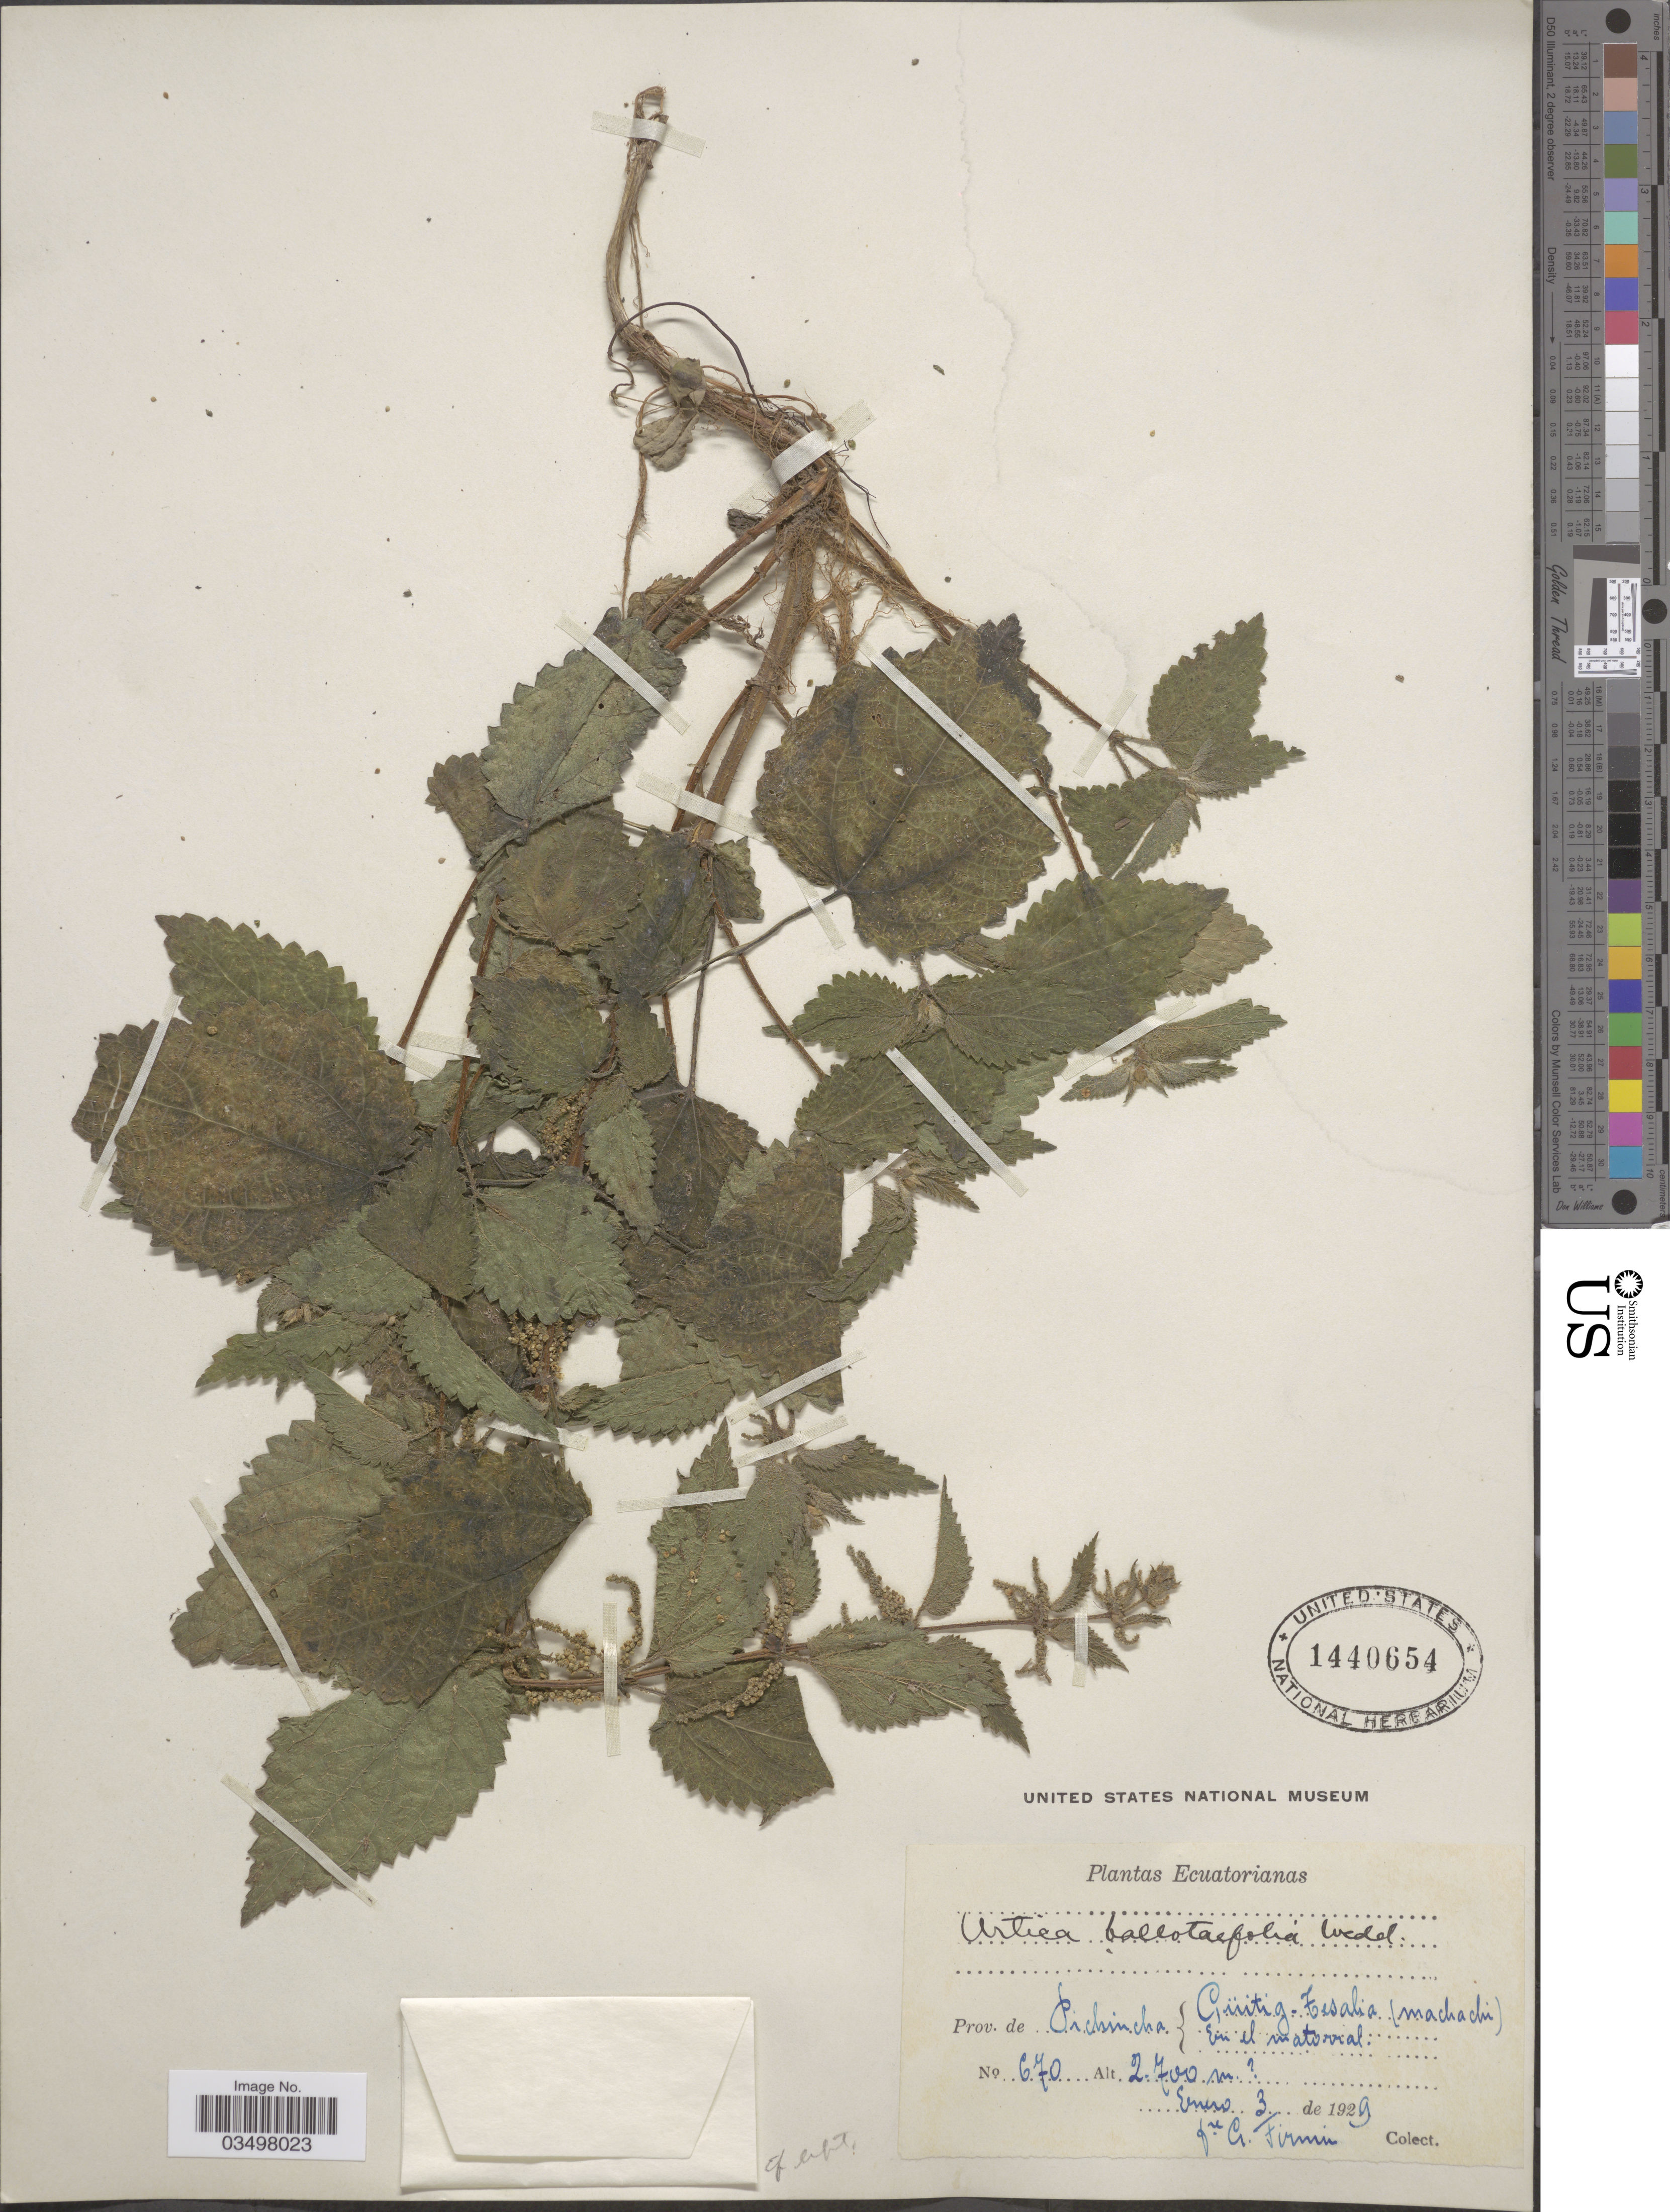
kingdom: Plantae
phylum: Tracheophyta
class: Magnoliopsida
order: Rosales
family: Urticaceae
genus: Urtica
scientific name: Urtica leptophylla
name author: Kunth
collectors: F. Firmin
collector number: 670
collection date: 1929-01-03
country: Ecuador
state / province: Pichincha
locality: Ecuatorianas. Güitig-Fesalia (machachi) En el matorral.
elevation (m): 2700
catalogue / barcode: US 1440654